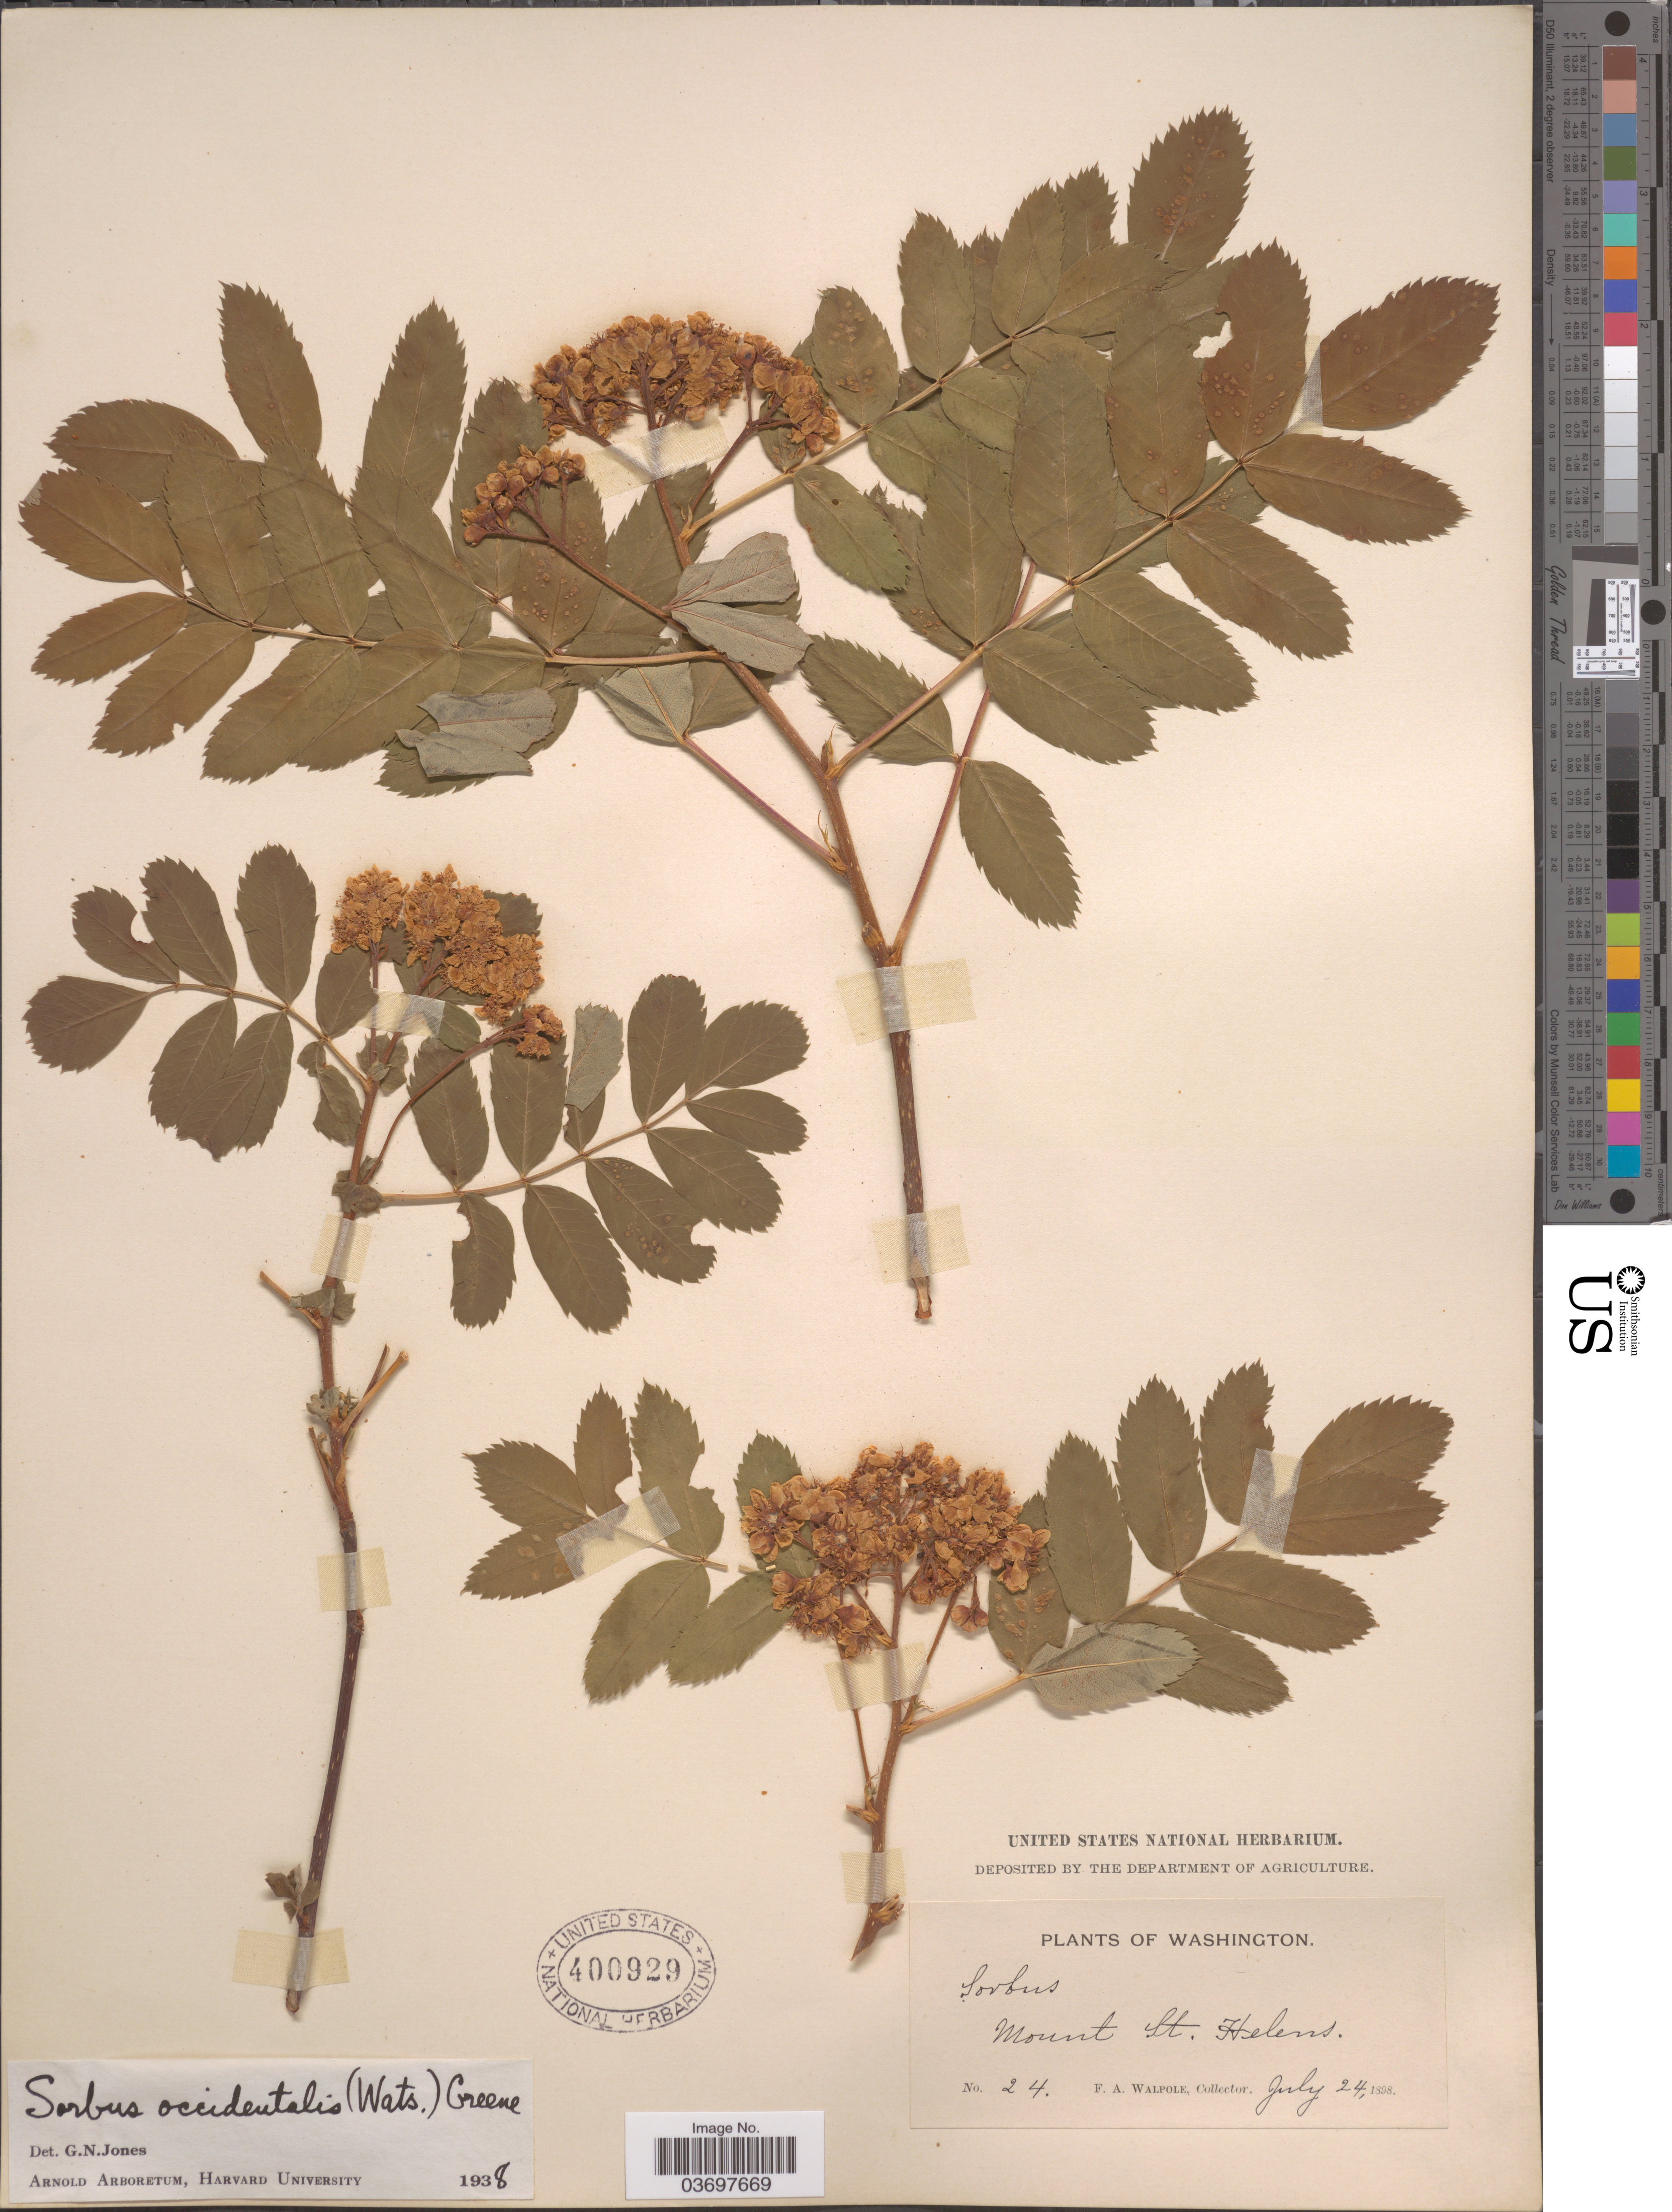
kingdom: Plantae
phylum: Tracheophyta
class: Magnoliopsida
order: Rosales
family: Rosaceae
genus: Sorbus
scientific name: Sorbus pumila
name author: Raf.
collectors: F. Walpole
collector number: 24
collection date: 1898-07-24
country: United States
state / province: Washington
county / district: Skamania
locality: Mount St. Helens.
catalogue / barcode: US 400929